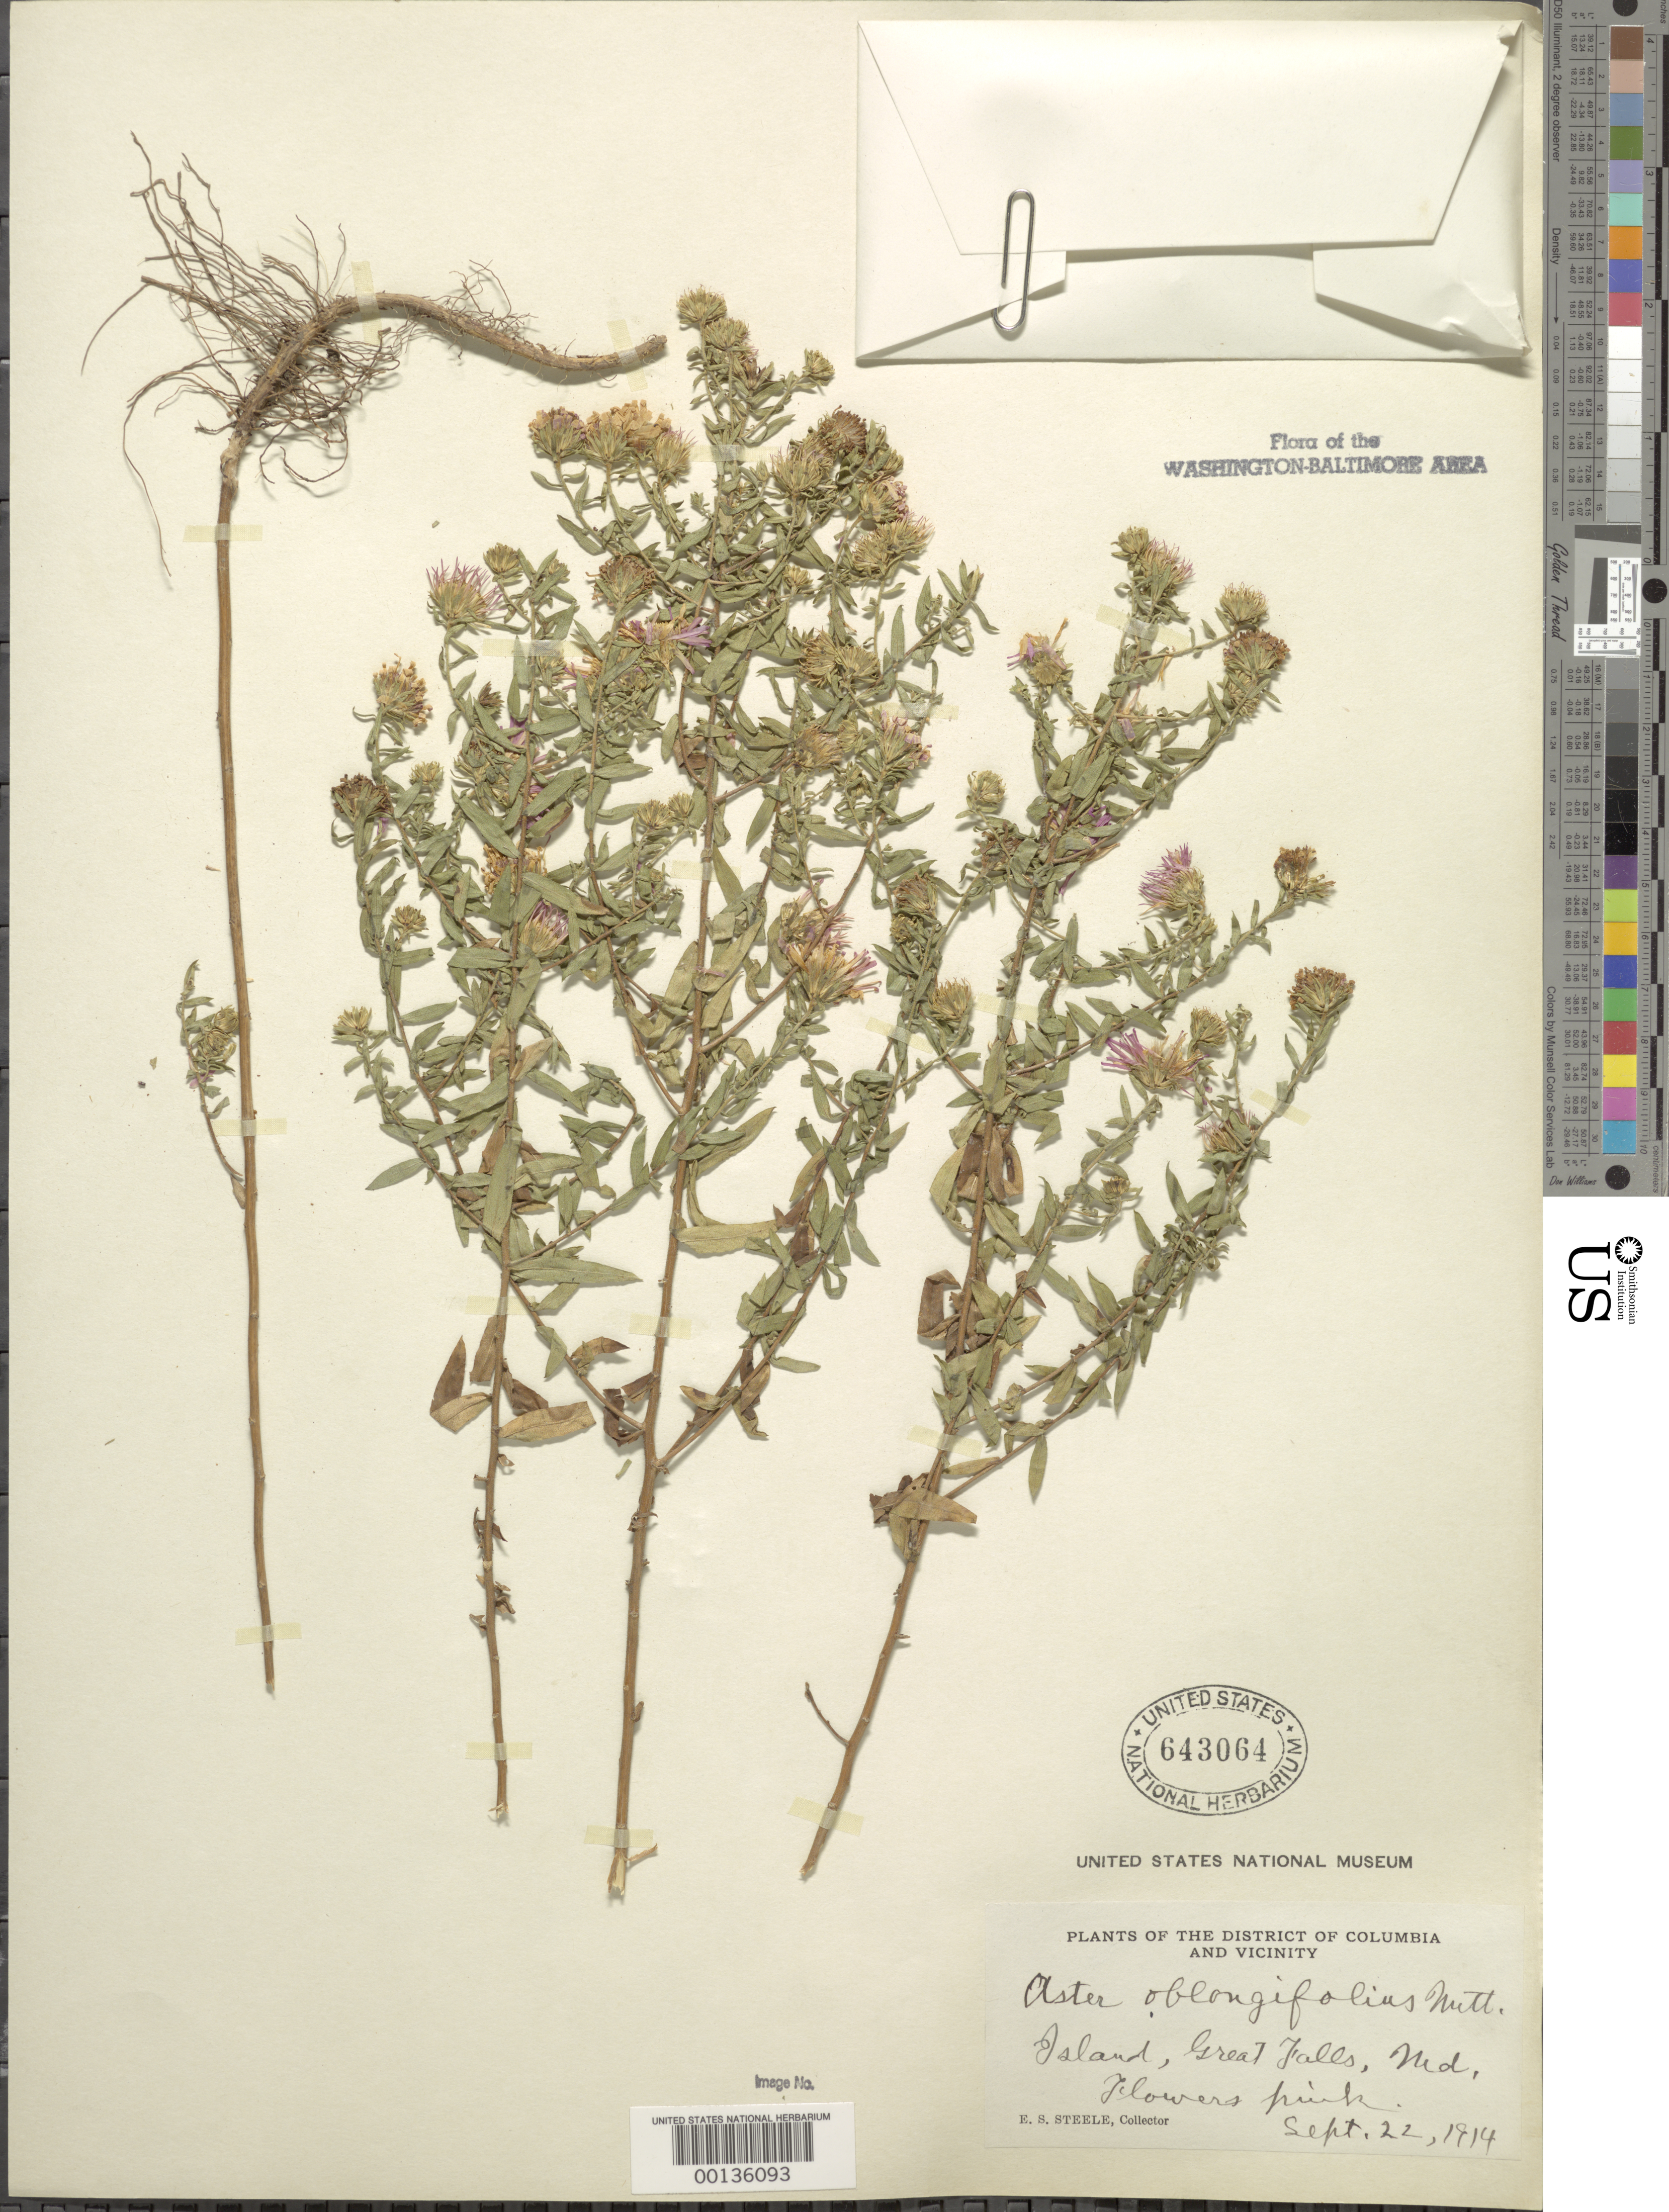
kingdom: Plantae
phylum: Tracheophyta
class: Magnoliopsida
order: Asterales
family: Asteraceae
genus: Symphyotrichum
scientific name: Symphyotrichum oblongifolium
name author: (Nutt.) G.L. Nesom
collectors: E. Steele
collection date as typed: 22 Sep 1914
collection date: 1914-09-22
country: United States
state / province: Maryland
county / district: Montgomery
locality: Great Falls C. & O. Canal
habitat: Island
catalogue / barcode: US 643064